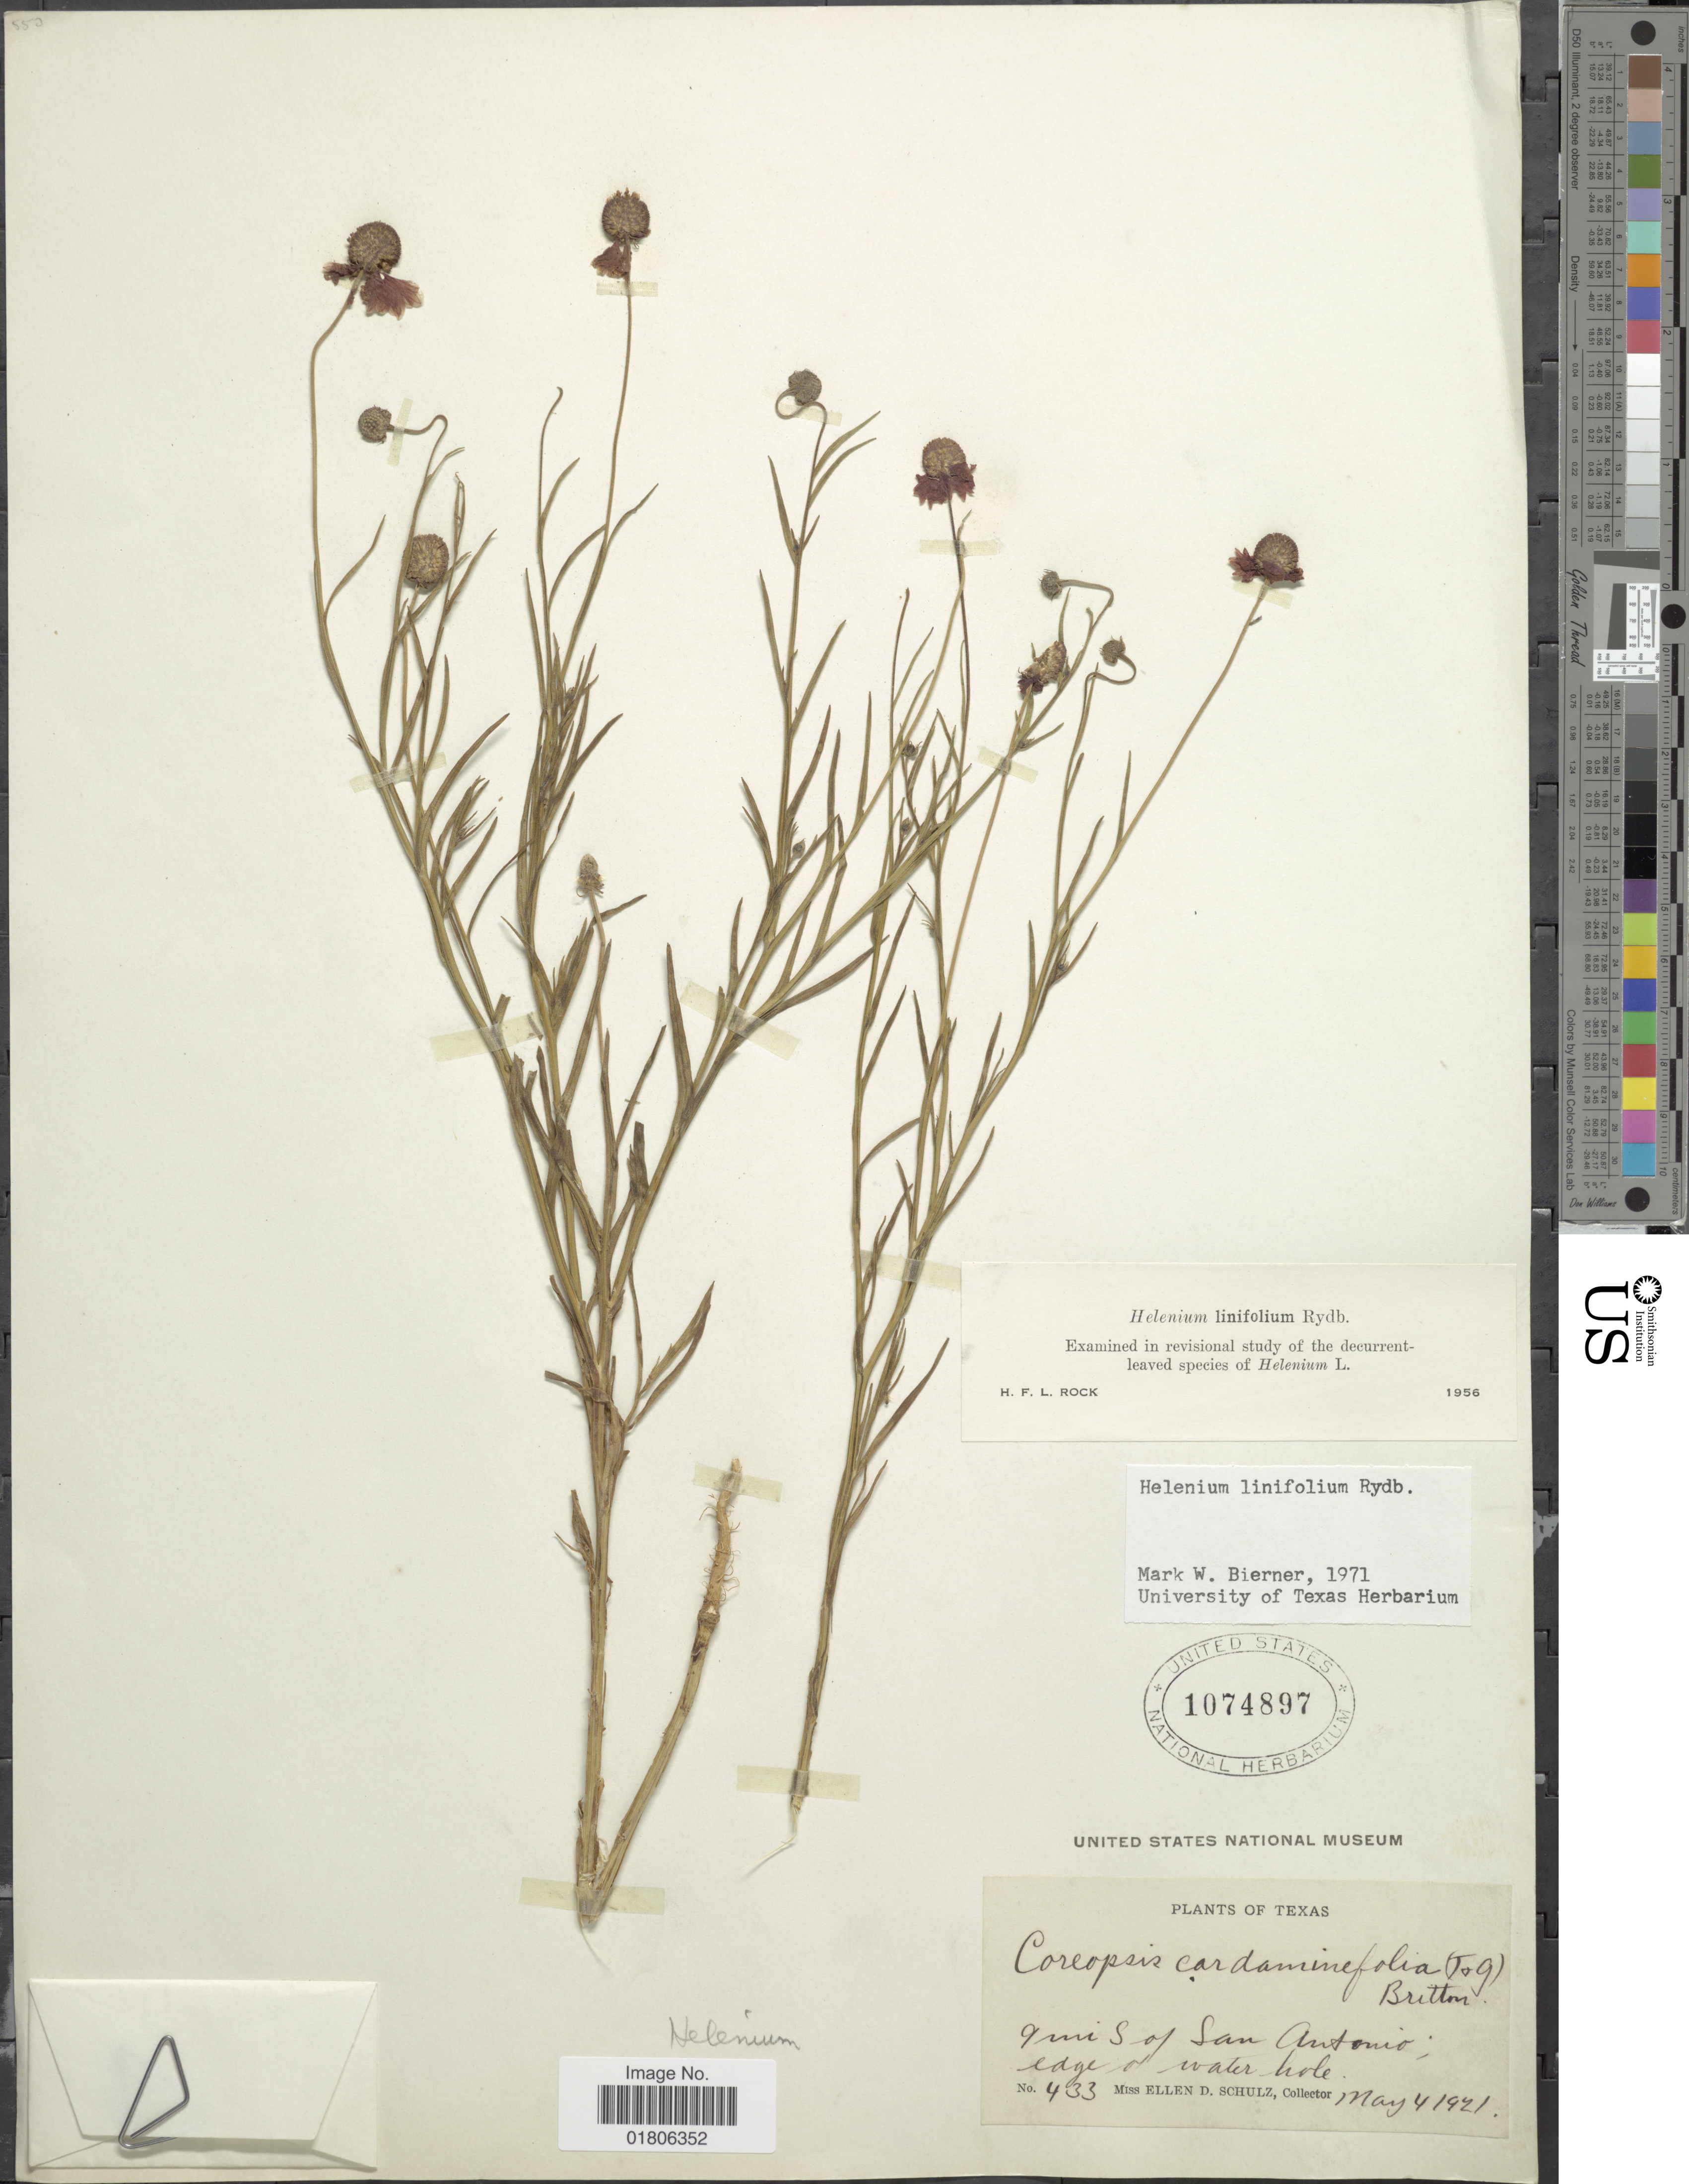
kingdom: Plantae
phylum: Tracheophyta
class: Magnoliopsida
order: Asterales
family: Asteraceae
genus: Helenium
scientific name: Helenium linifolium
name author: Rydb.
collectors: E. D. Schulz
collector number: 433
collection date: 1921-05-04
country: United States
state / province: Texas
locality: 9 mi S of San Antonio; edge of water hole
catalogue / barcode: US 1074897